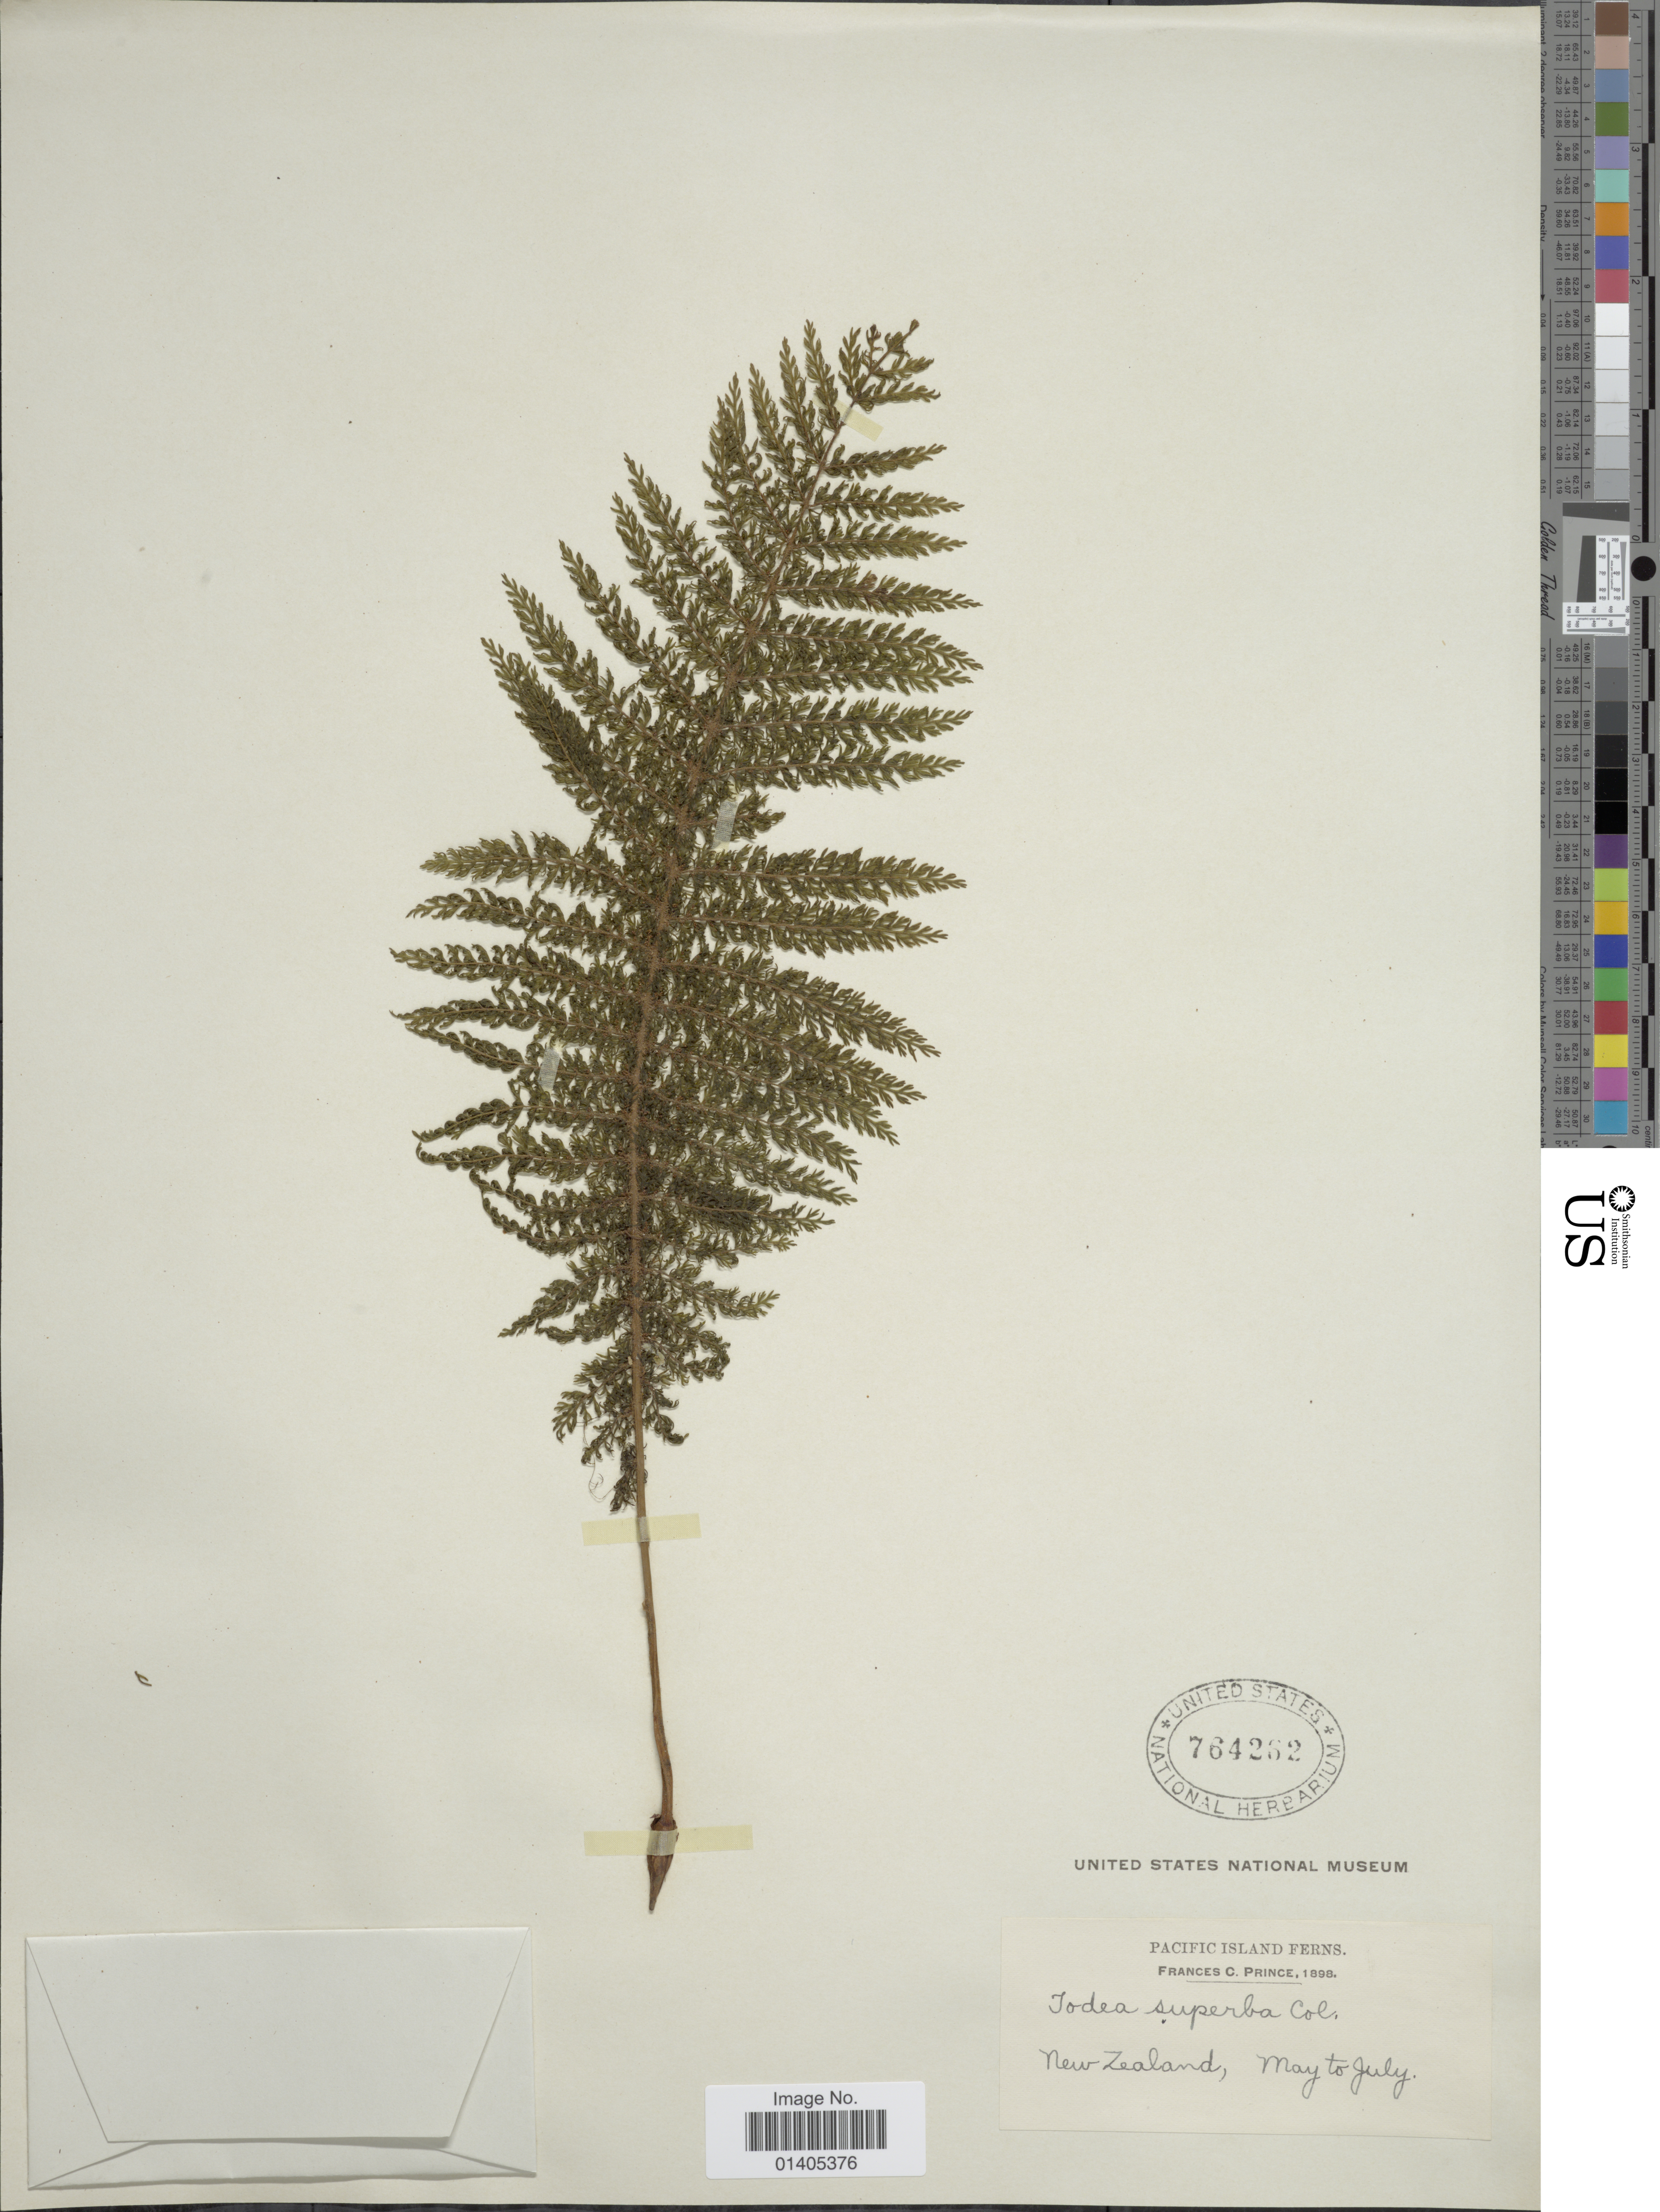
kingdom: Plantae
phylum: Tracheophyta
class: Polypodiopsida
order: Osmundales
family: Osmundaceae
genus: Leptopteris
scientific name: Leptopteris superba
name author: (Colenso) C. Presl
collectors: F. Prince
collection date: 1898-05/1898-07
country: New Zealand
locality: Pacific Island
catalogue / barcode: US 764262